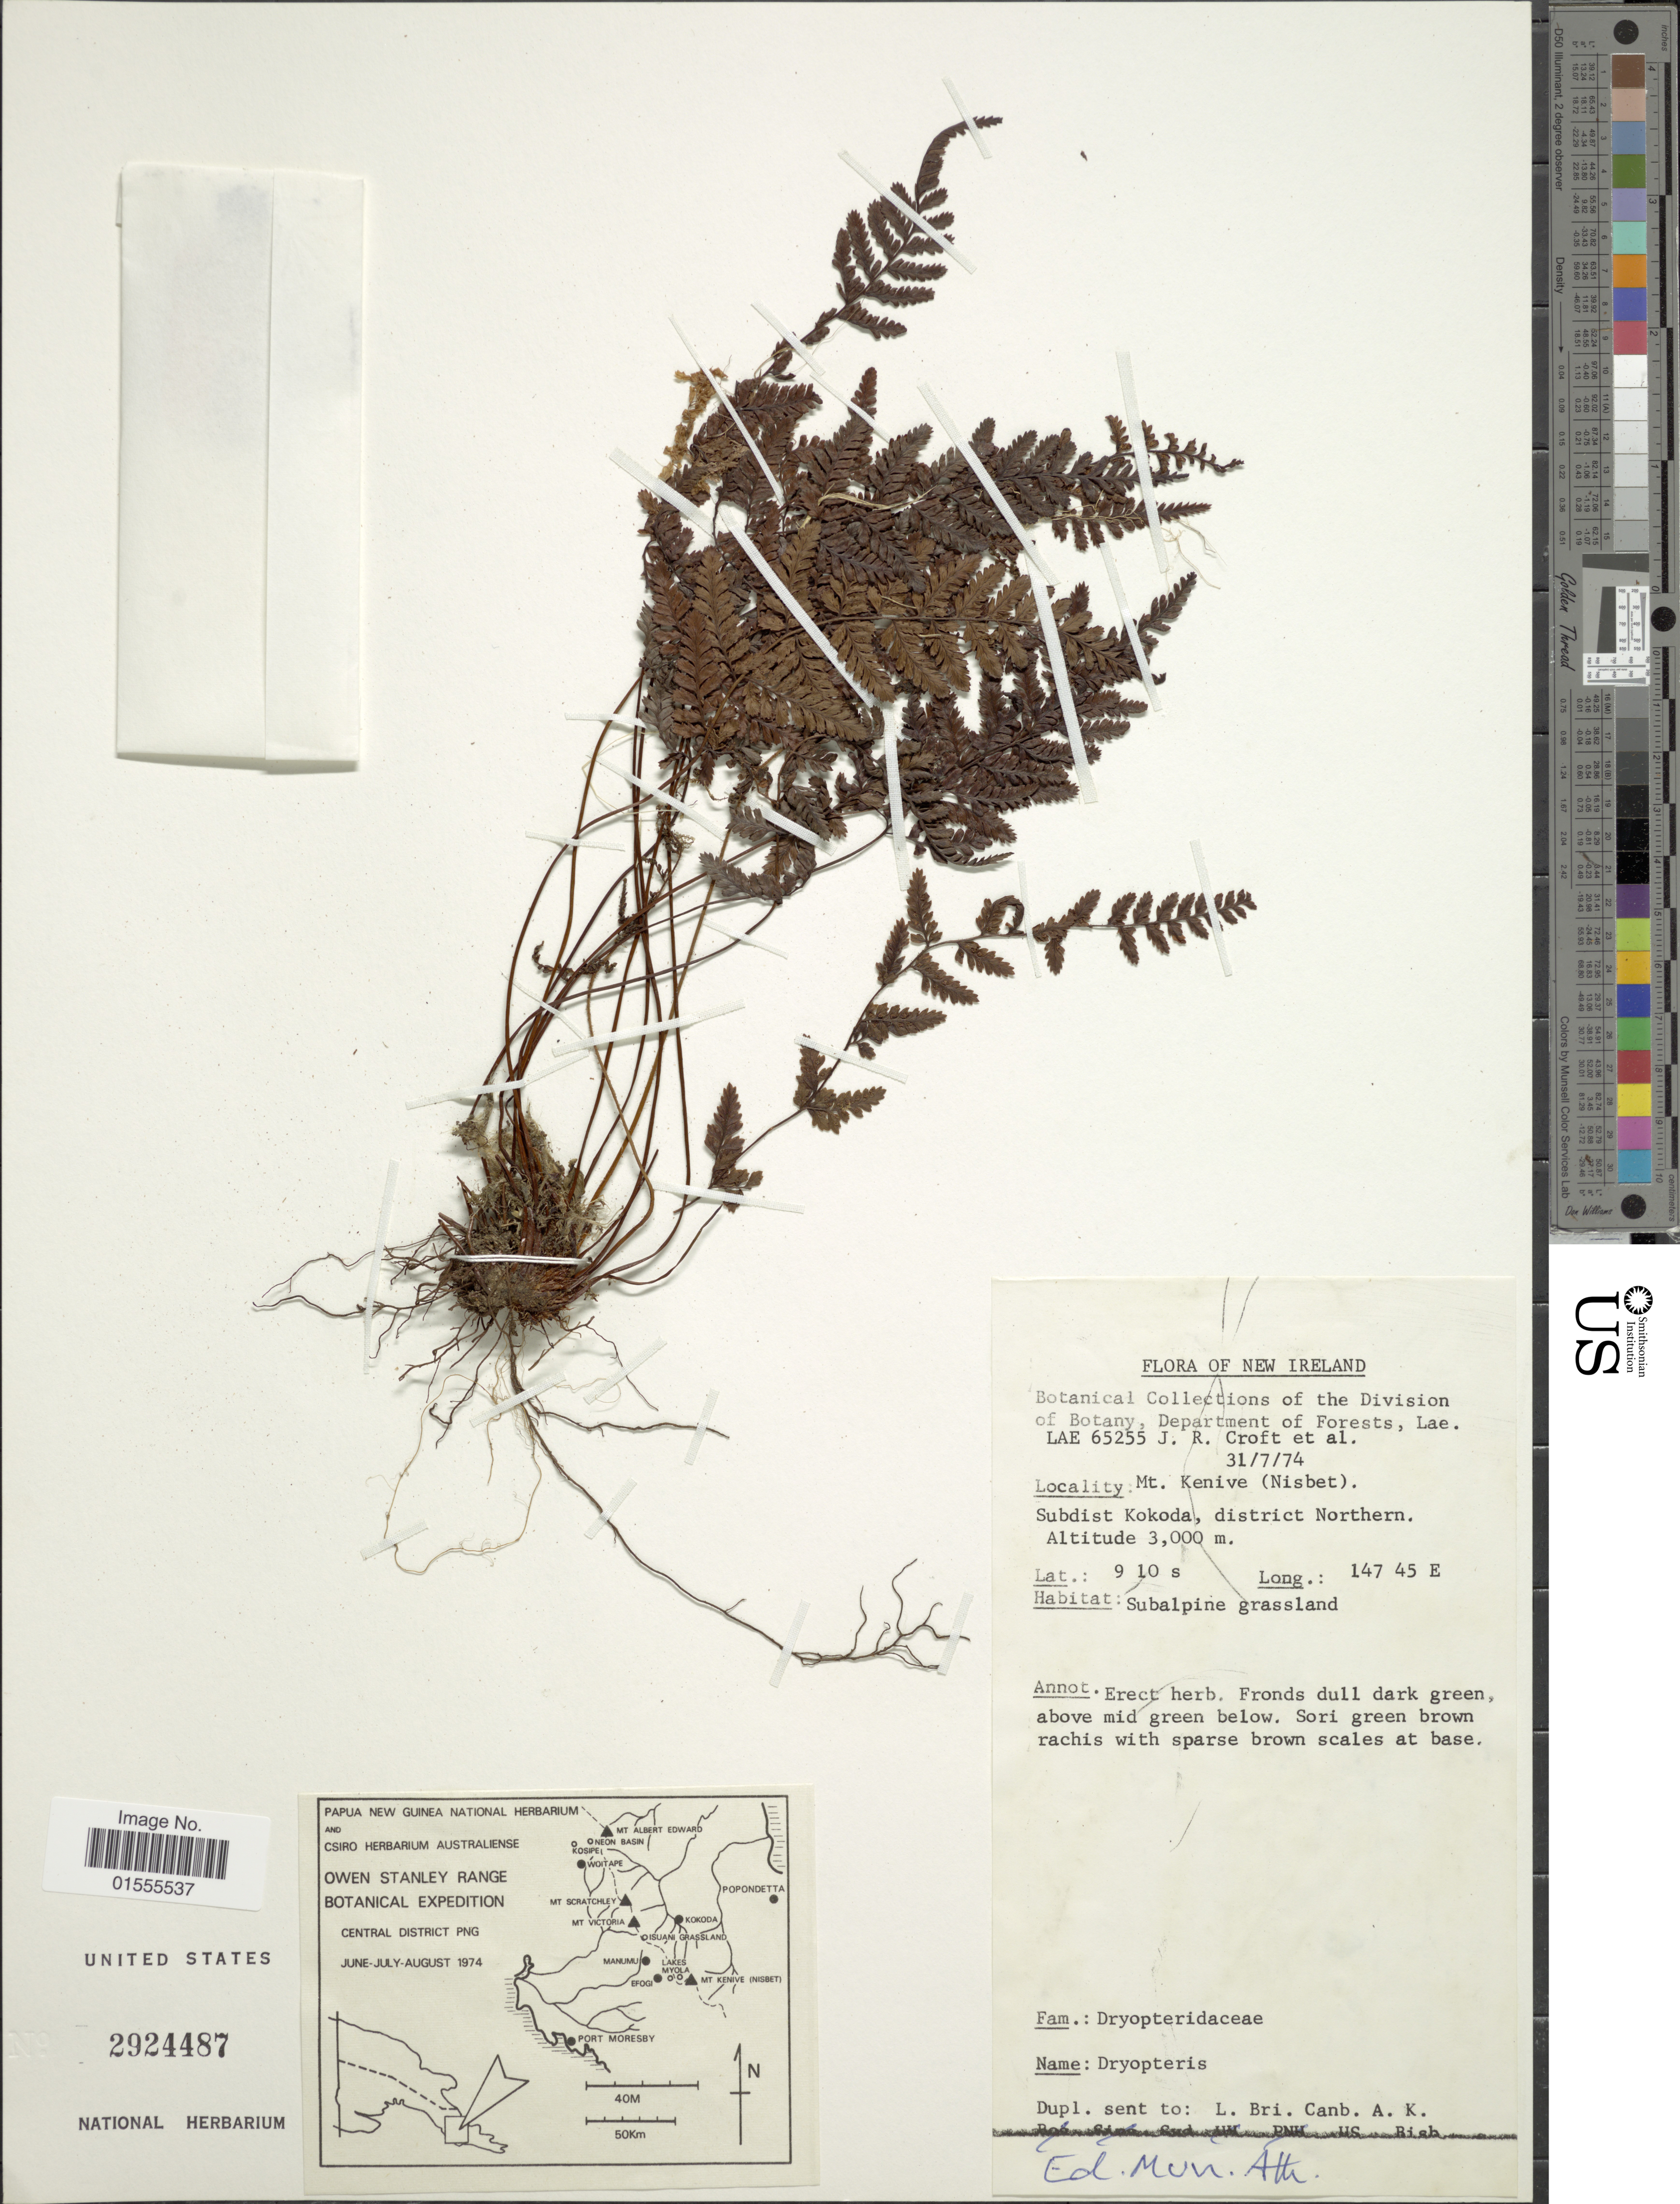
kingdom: Plantae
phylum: Tracheophyta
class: Polypodiopsida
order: Polypodiales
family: Dryopteridaceae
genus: Dryopteris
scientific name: Dryopteris sp.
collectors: J. R. Croft & et al.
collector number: LAE 65255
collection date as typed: Transcribed d/m/y: 31/7/74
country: Papua New Guinea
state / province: New Ireland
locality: Mt Kenive (NIsbet) Subdist Kokoda, district Northern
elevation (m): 3000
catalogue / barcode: US 2924487